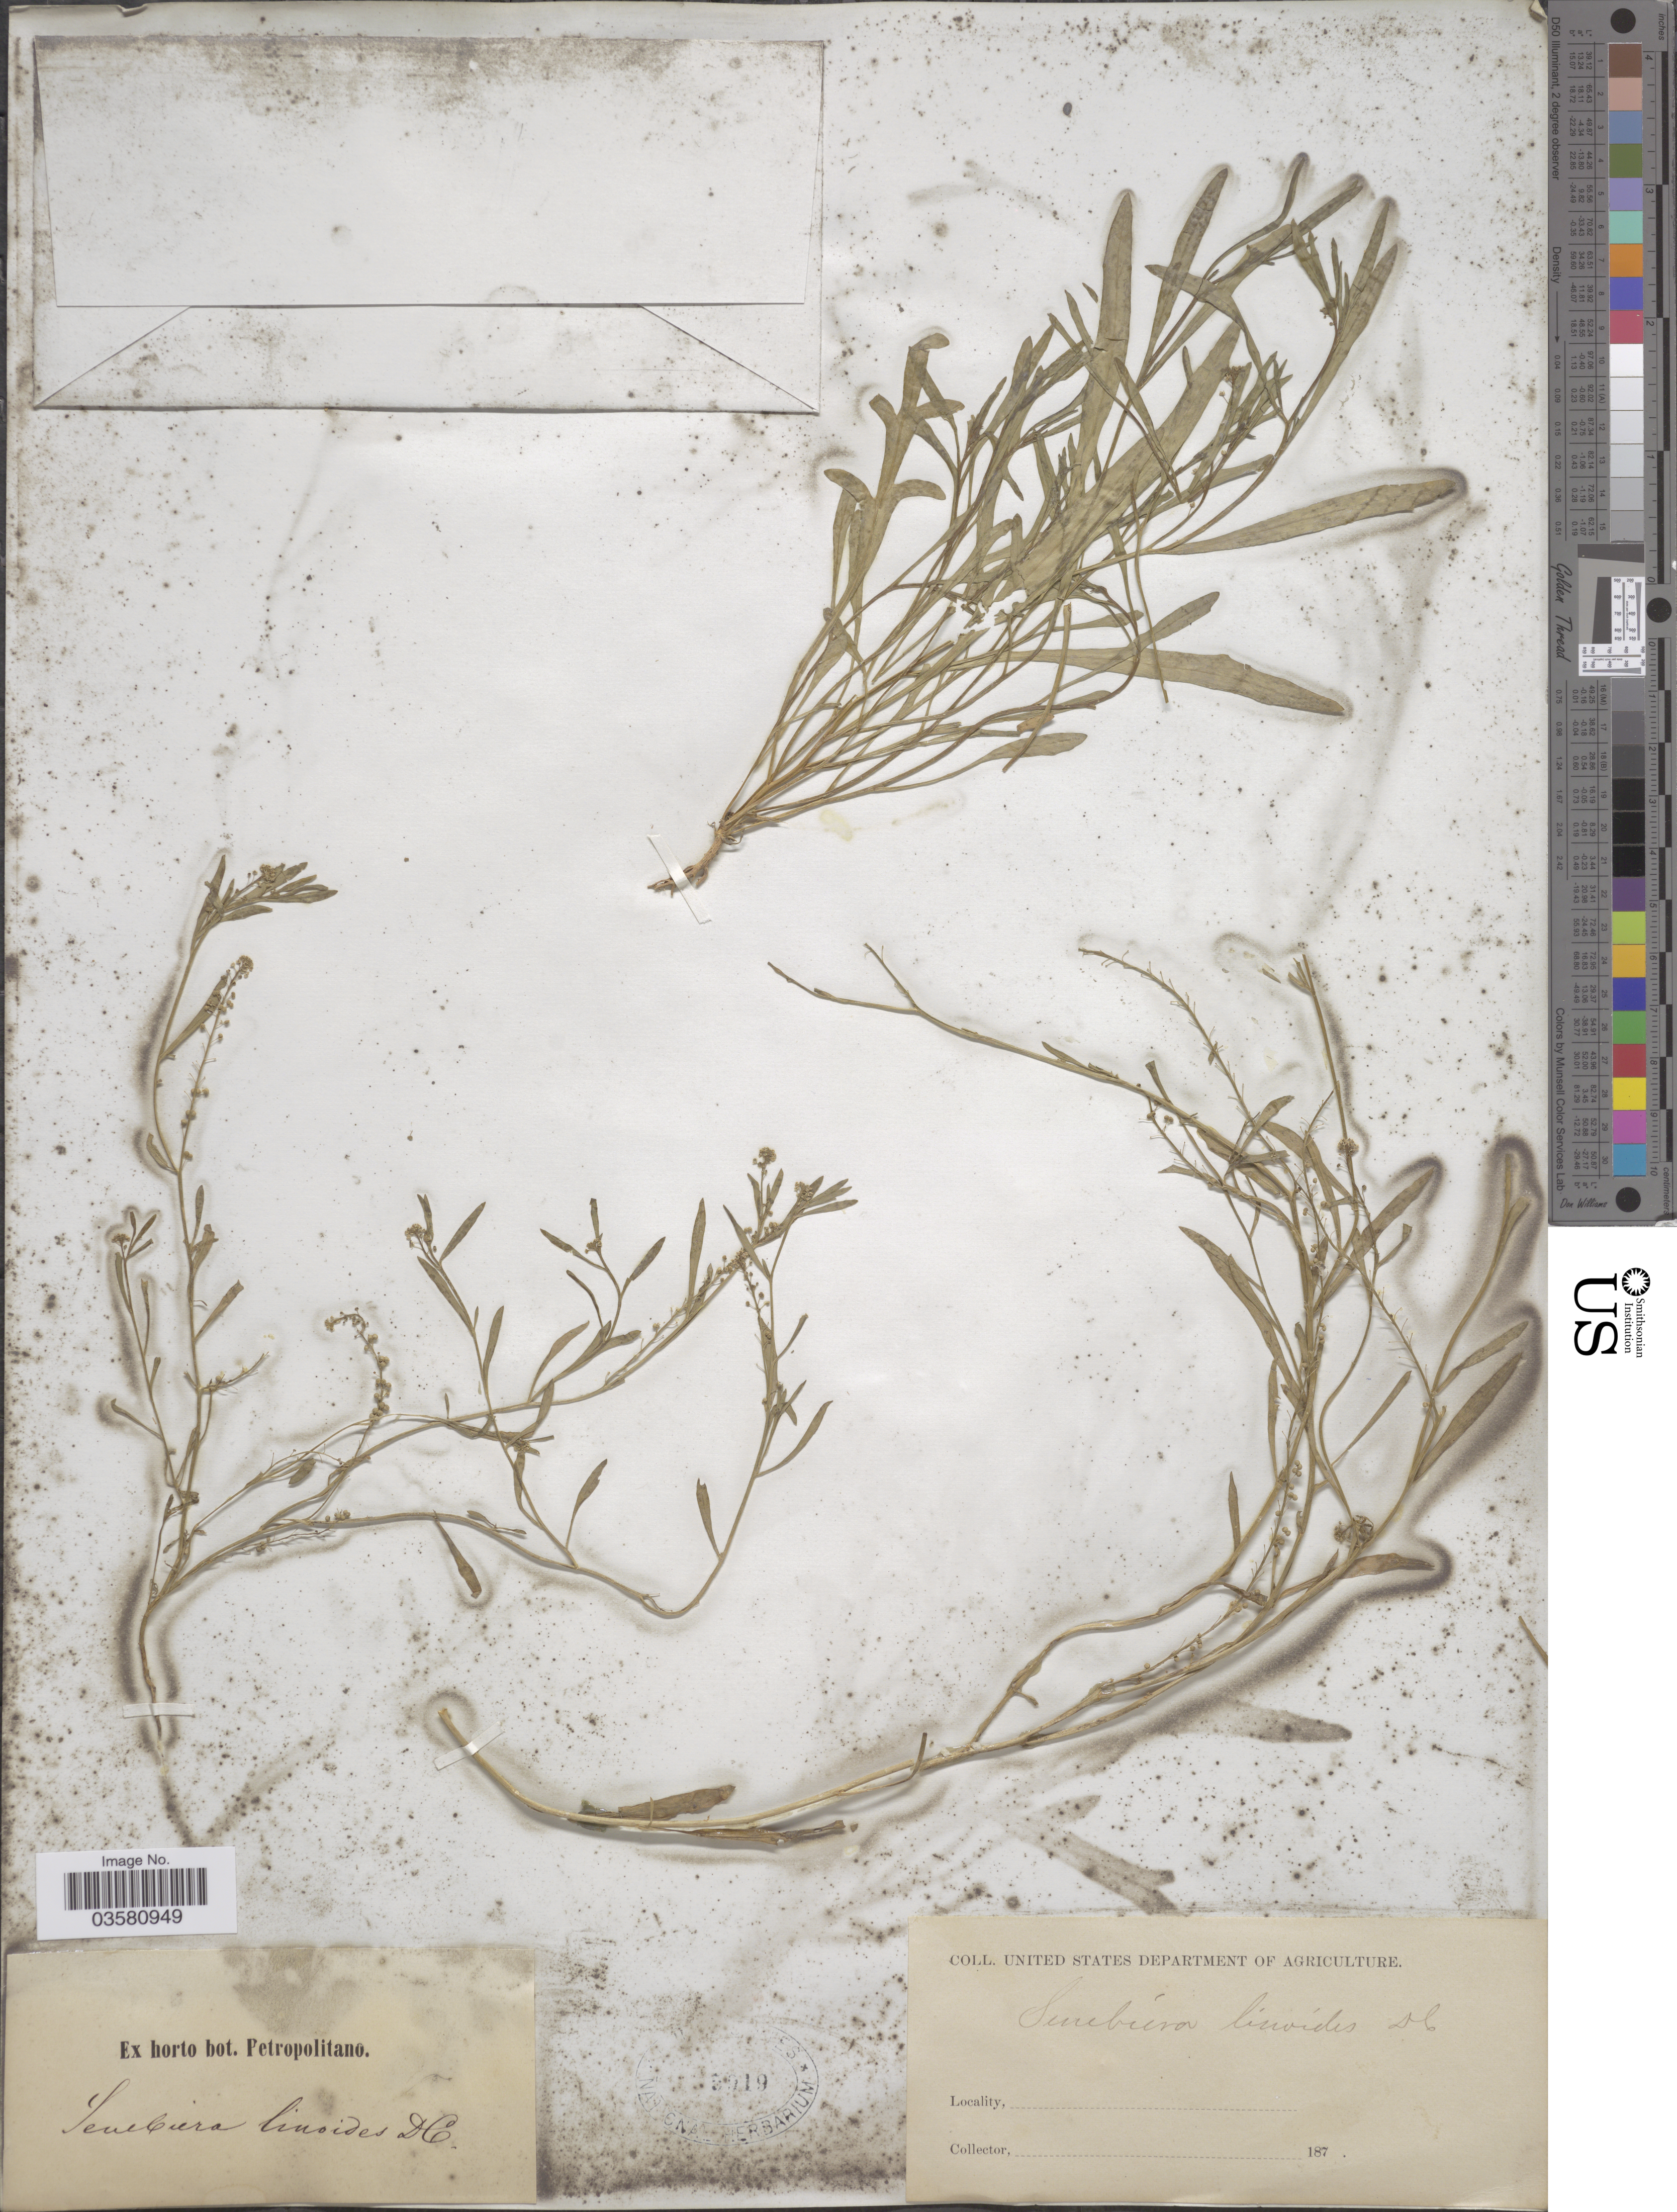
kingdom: Plantae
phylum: Tracheophyta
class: Magnoliopsida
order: Brassicales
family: Brassicaceae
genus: Lepidium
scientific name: Lepidium englerianum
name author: (Muschl.) Al-Shehbaz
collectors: ex Horto Bot. Petropolitano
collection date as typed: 187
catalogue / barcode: US 5919